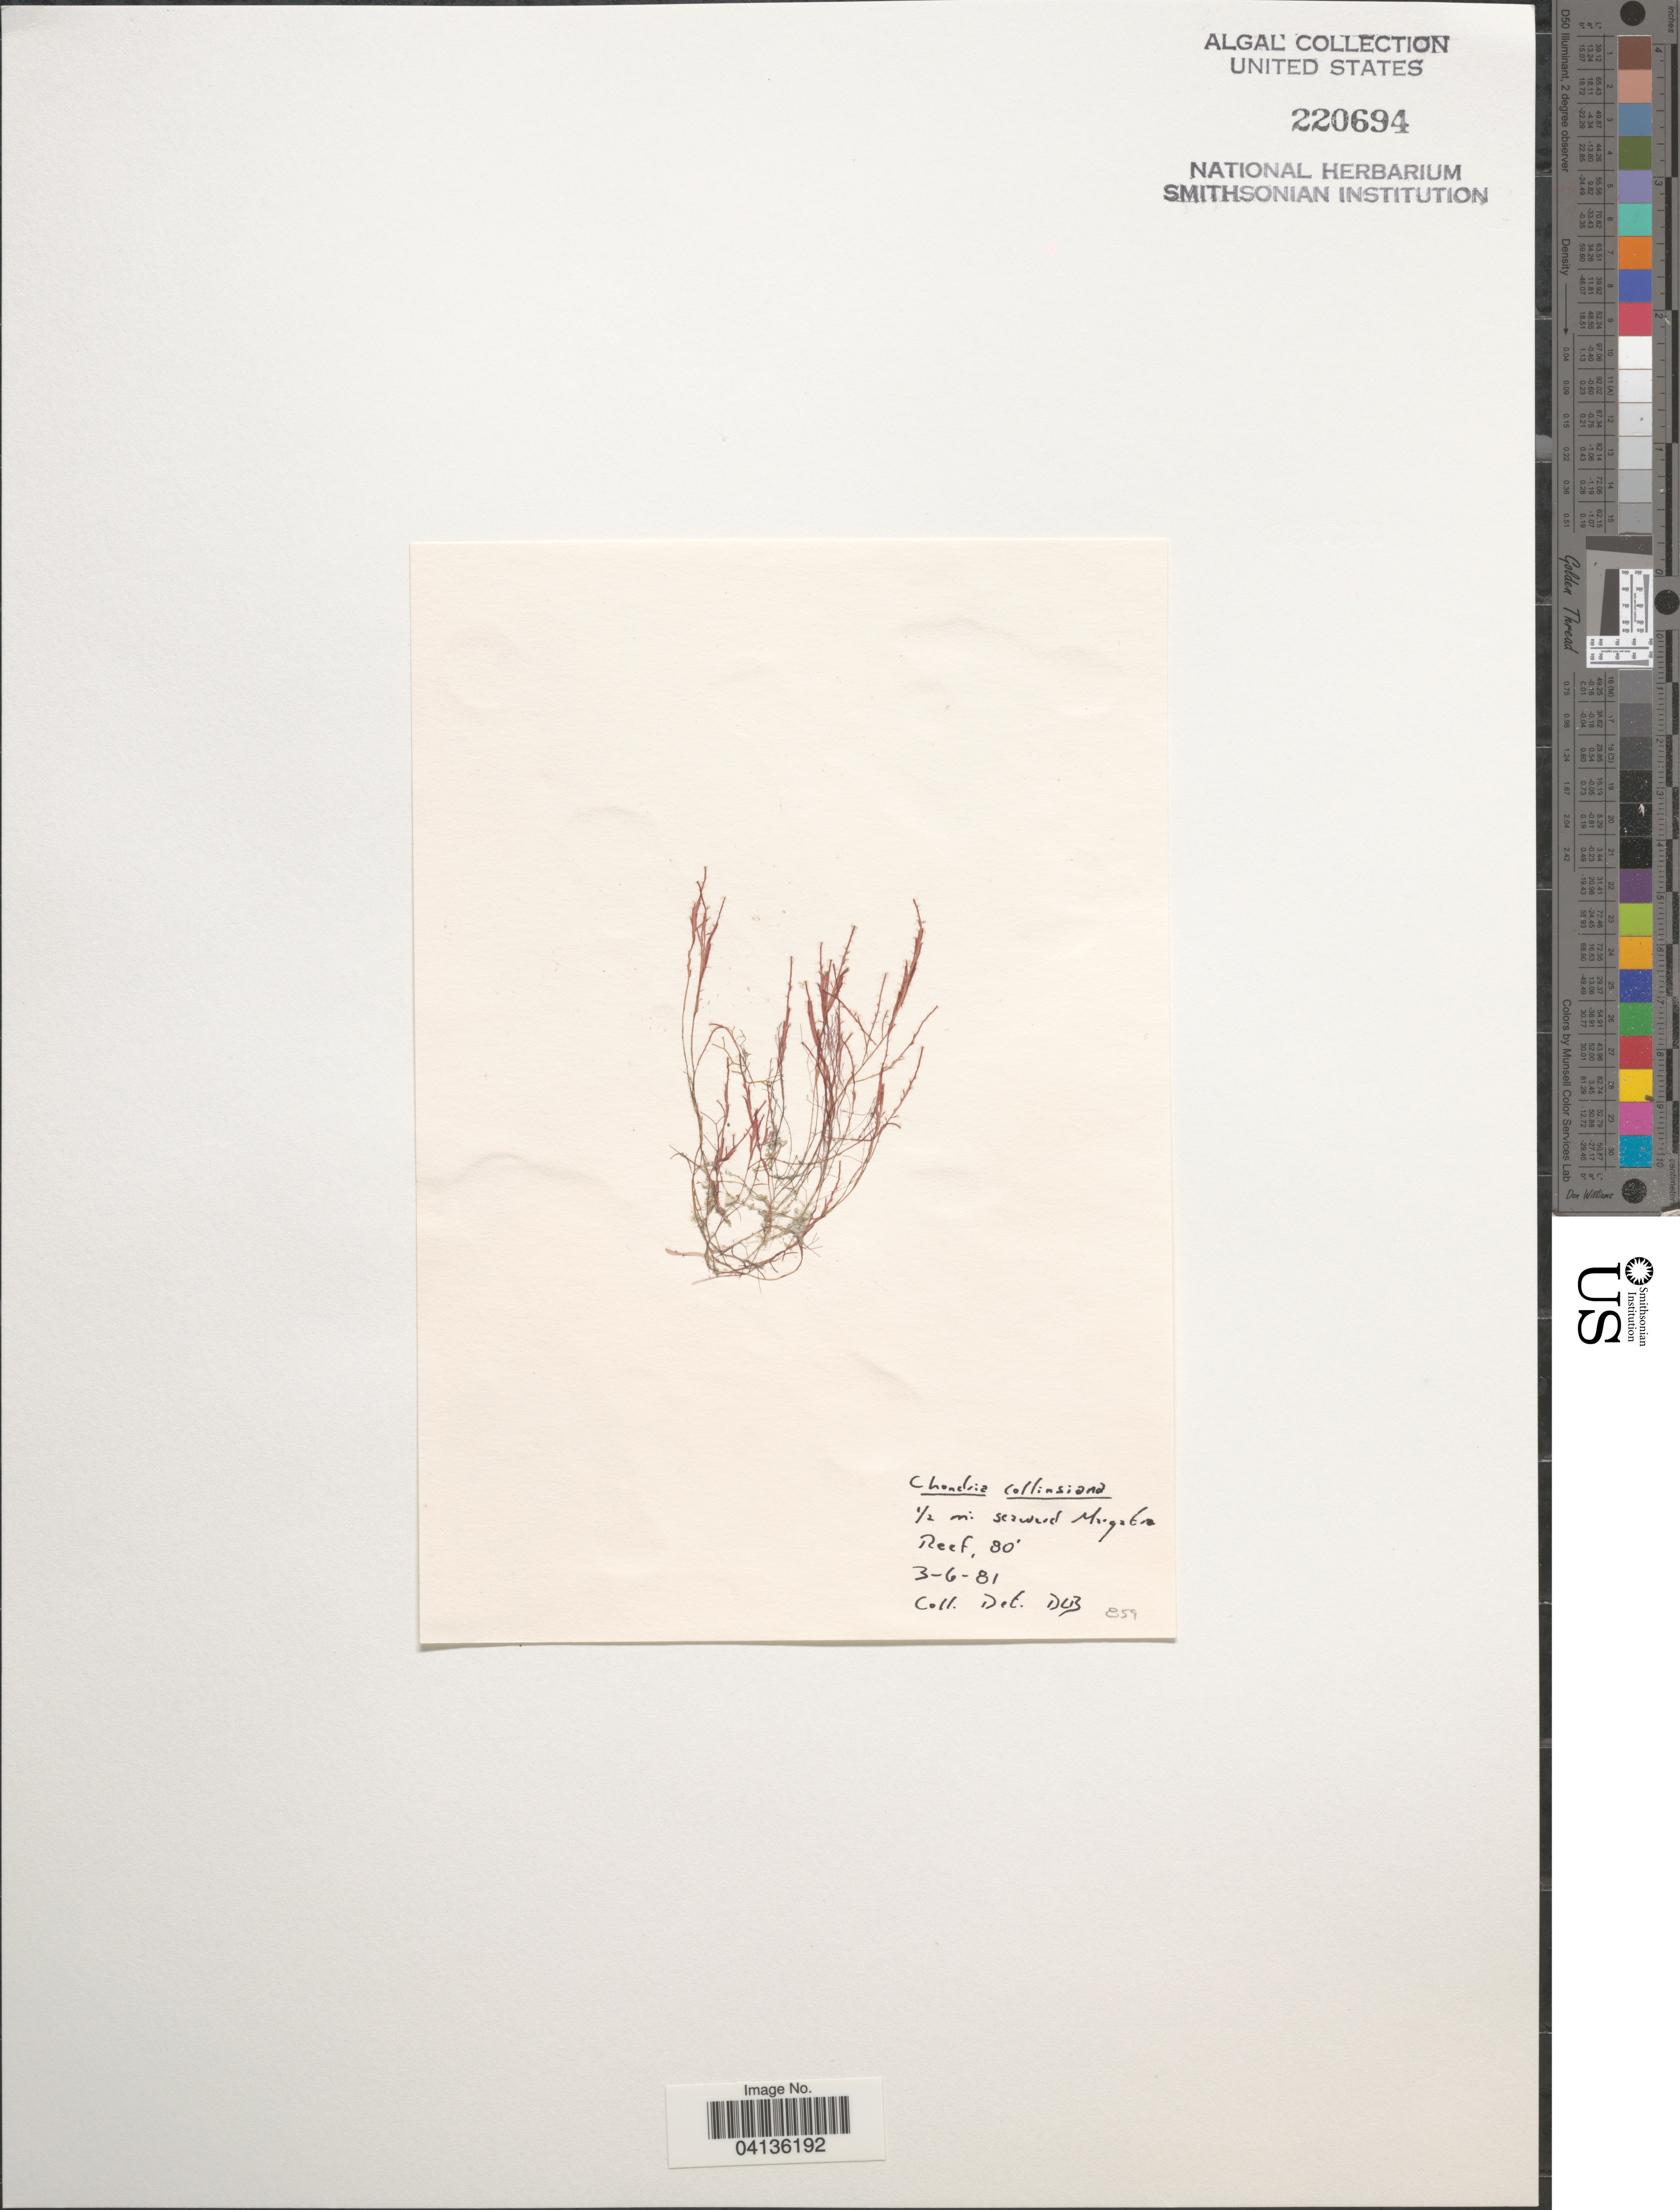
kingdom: Plantae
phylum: Rhodophyta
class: Florideophyceae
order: Ceramiales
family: Rhodomelaceae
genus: Chondria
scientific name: Chondria collinsiana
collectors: D. L. B.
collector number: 859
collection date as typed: Transcribed d/m/y: 3/6/81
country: Puerto Rico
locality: ½ mi seaward Margarita Reef.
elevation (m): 24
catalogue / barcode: US 220694